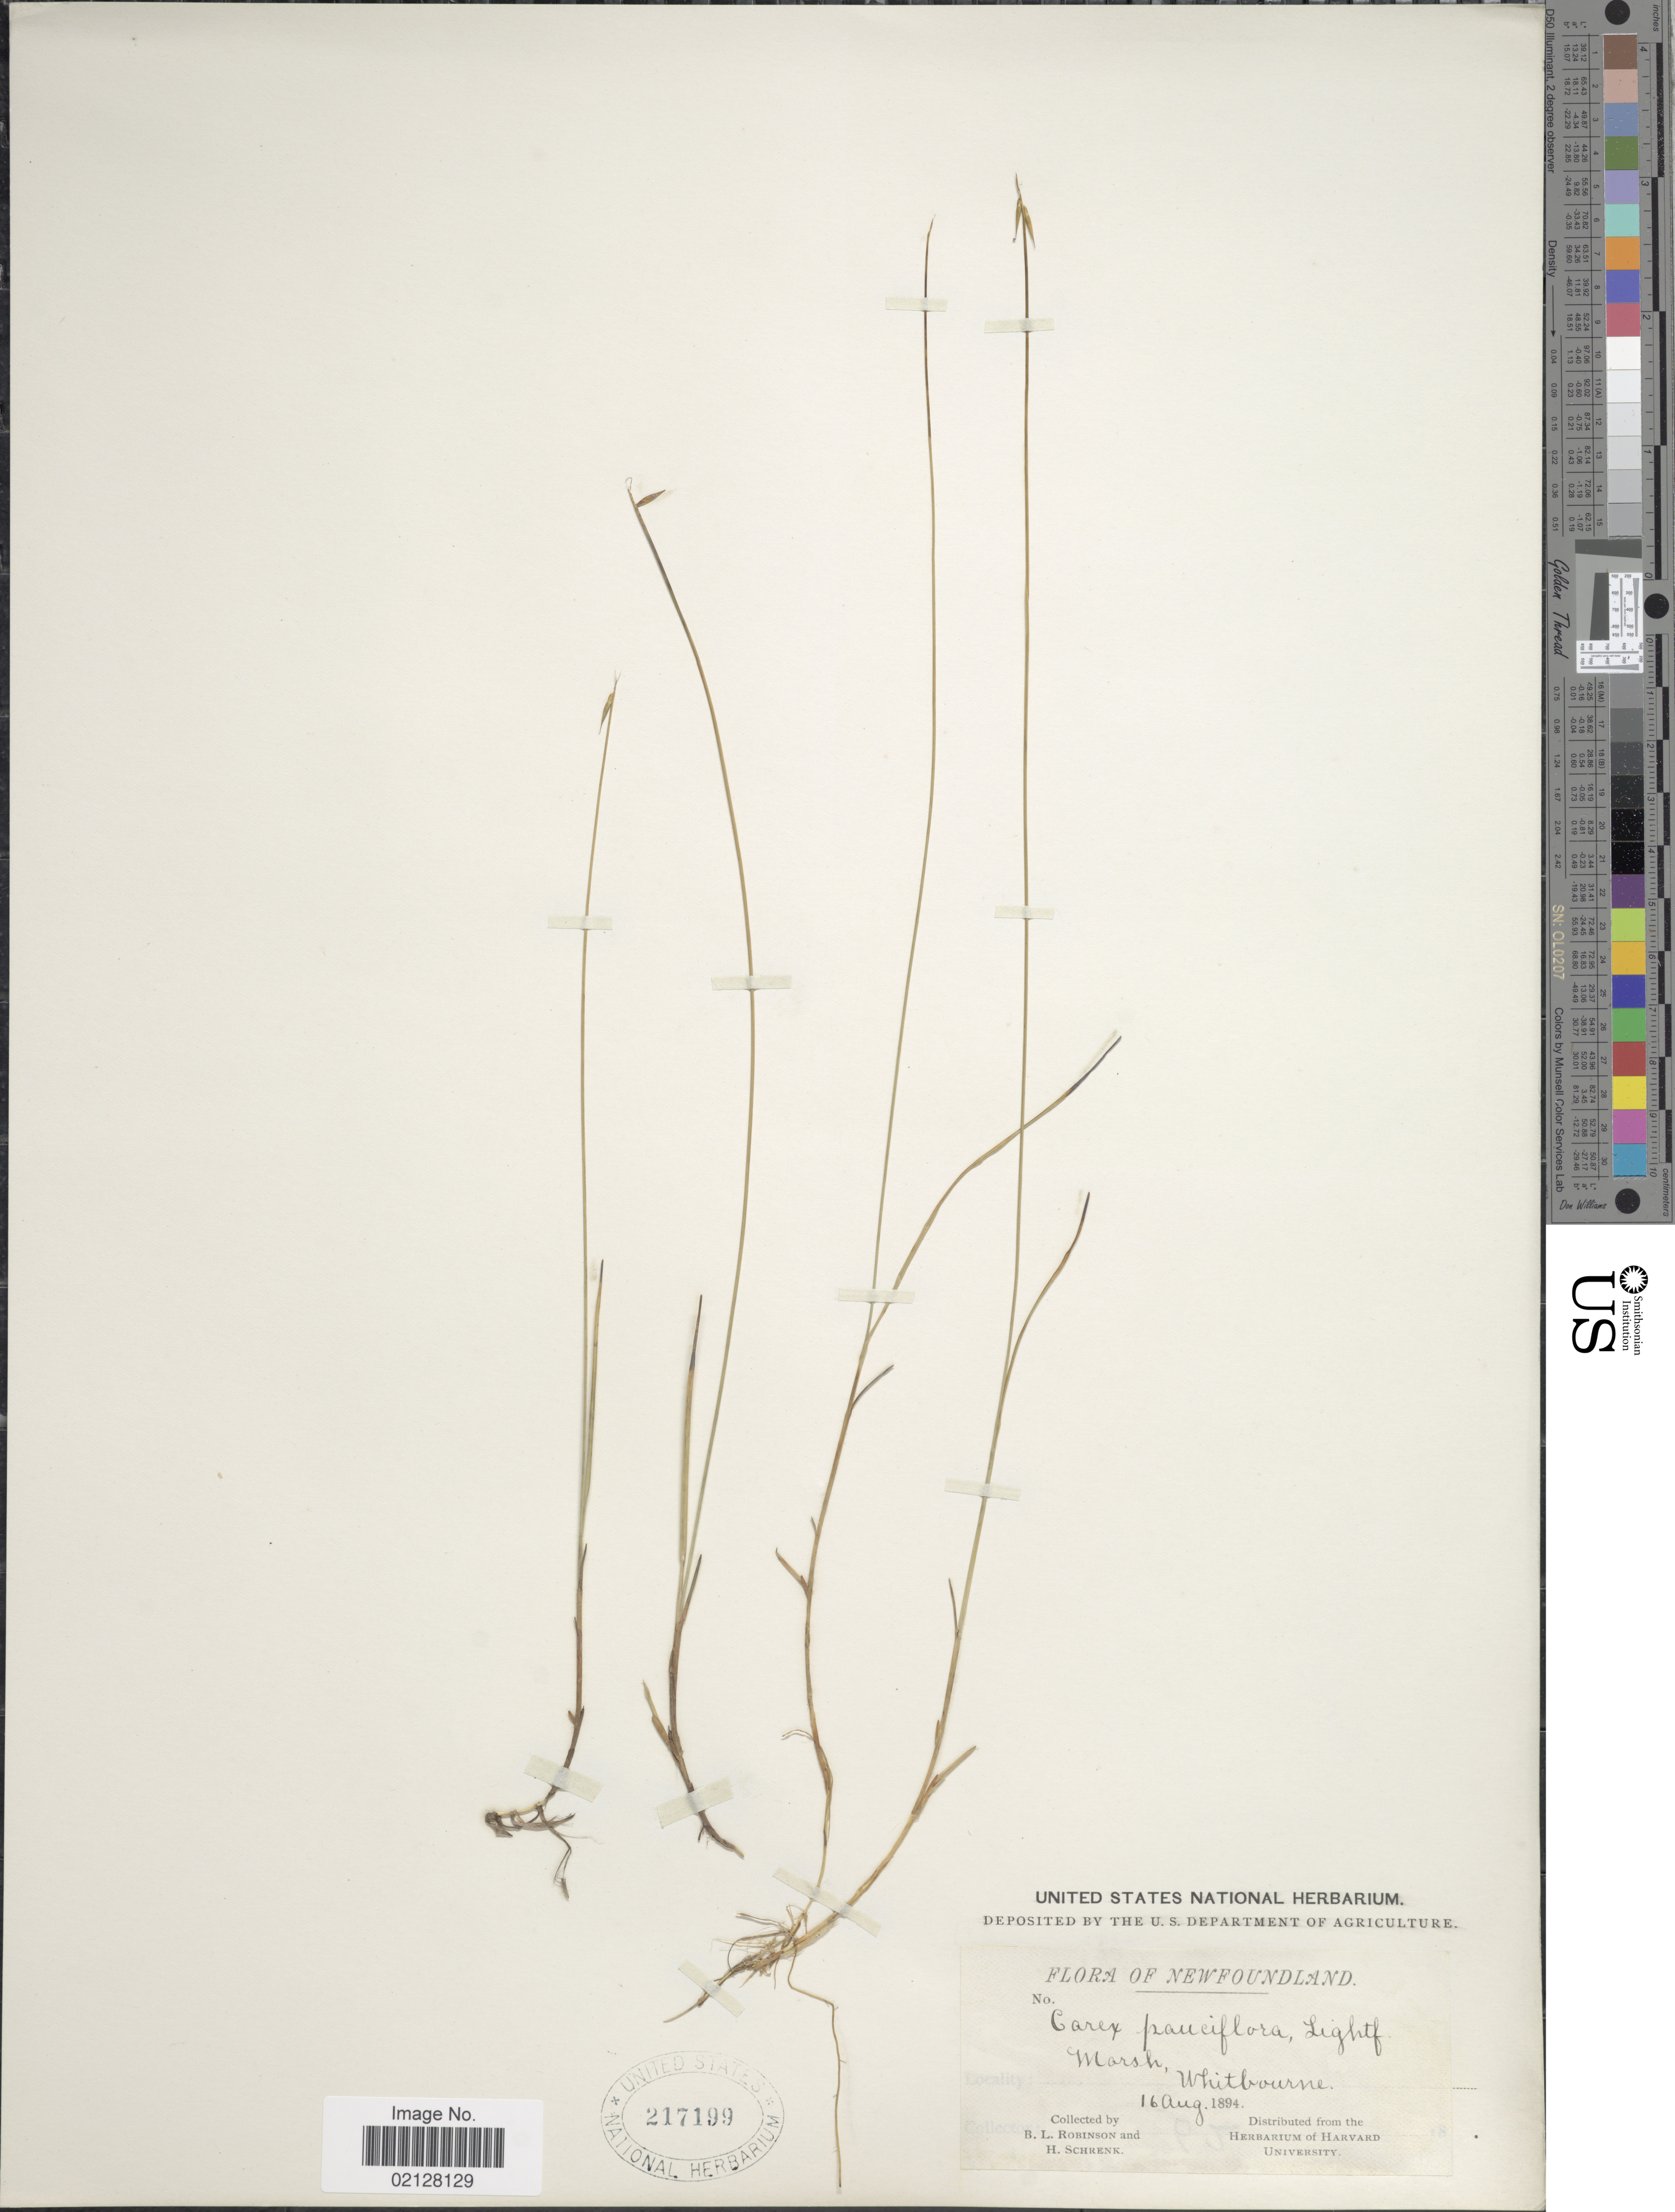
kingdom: Plantae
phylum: Tracheophyta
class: Liliopsida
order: Poales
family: Cyperaceae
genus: Carex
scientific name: Carex pauciflora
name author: Lightf.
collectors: B. L. Robinson & H. v. Schrenk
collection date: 1894-08-16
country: Canada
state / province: Newfoundland and Labrador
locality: Withbourne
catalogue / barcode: US 217199